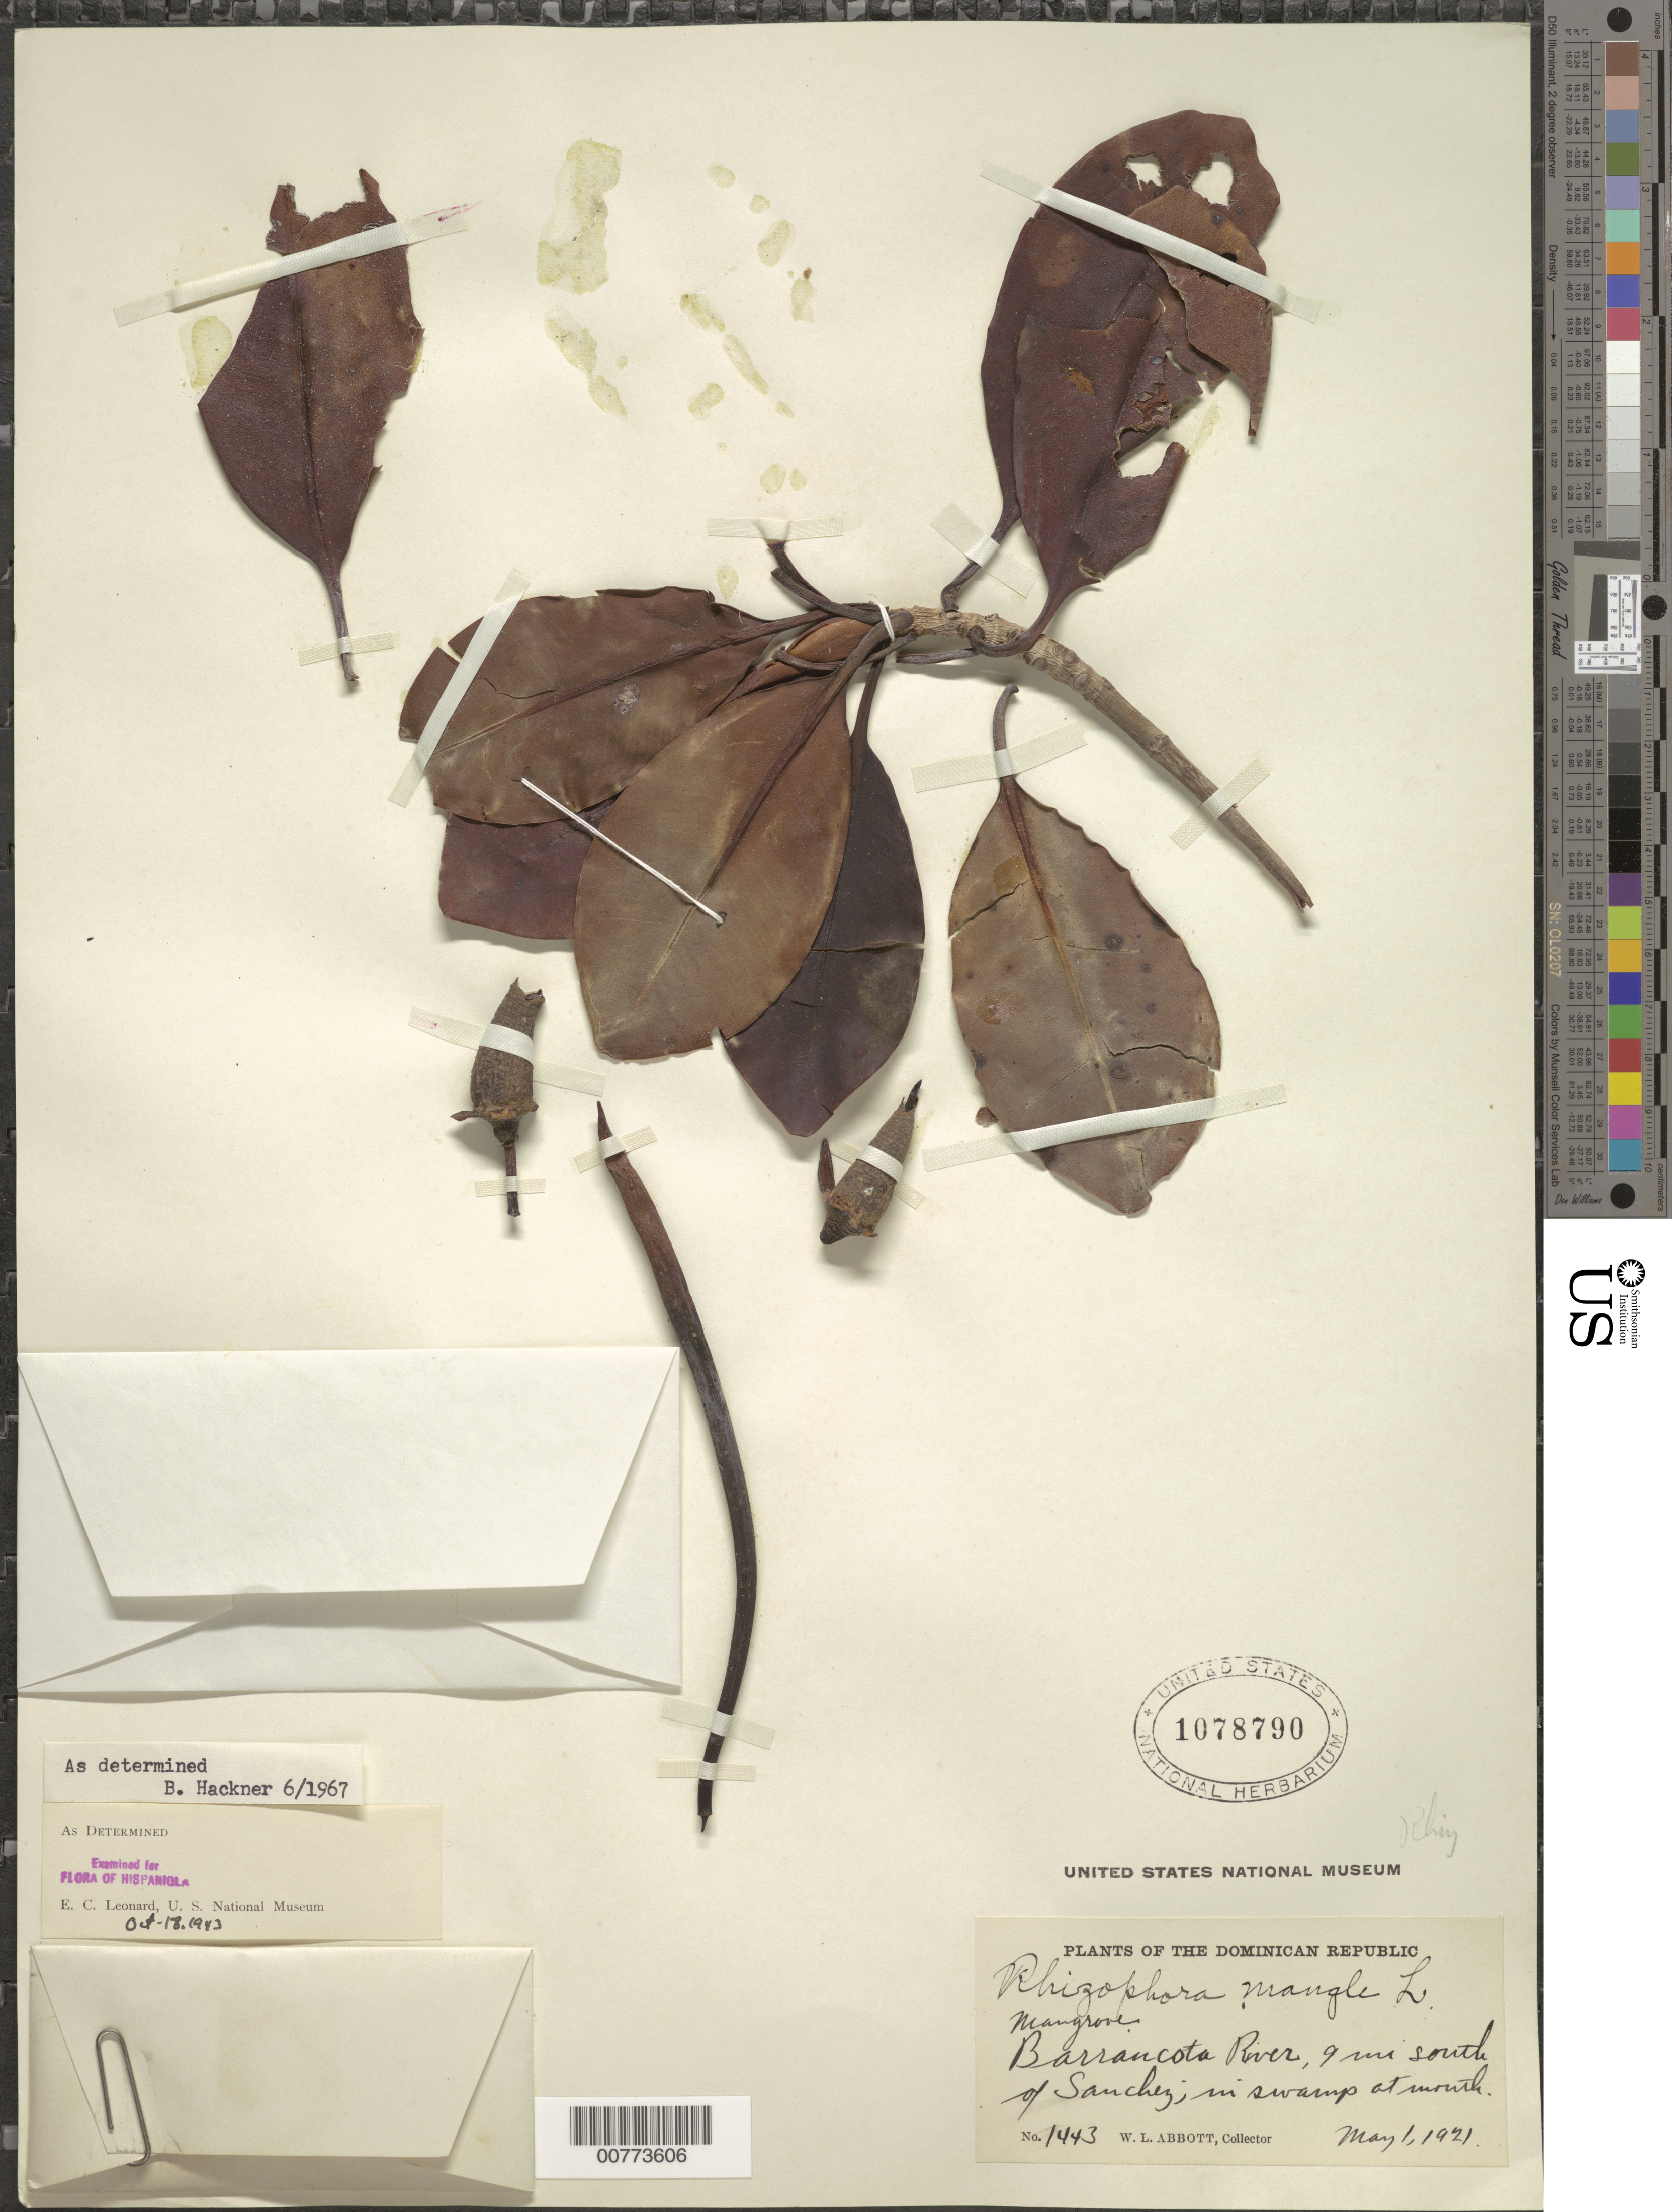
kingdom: Plantae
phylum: Tracheophyta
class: Magnoliopsida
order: Malpighiales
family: Rhizophoraceae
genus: Rhizophora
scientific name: Rhizophora mangle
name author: L.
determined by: Hackner, B.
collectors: W. L. Abbott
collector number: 1443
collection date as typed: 01 May 1910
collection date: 1910-05-01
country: Dominican Republic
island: Hispaniola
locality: Barrancota River, 9 miles south of Sánchez.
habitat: Swamp at mouth.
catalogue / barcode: US 1078790